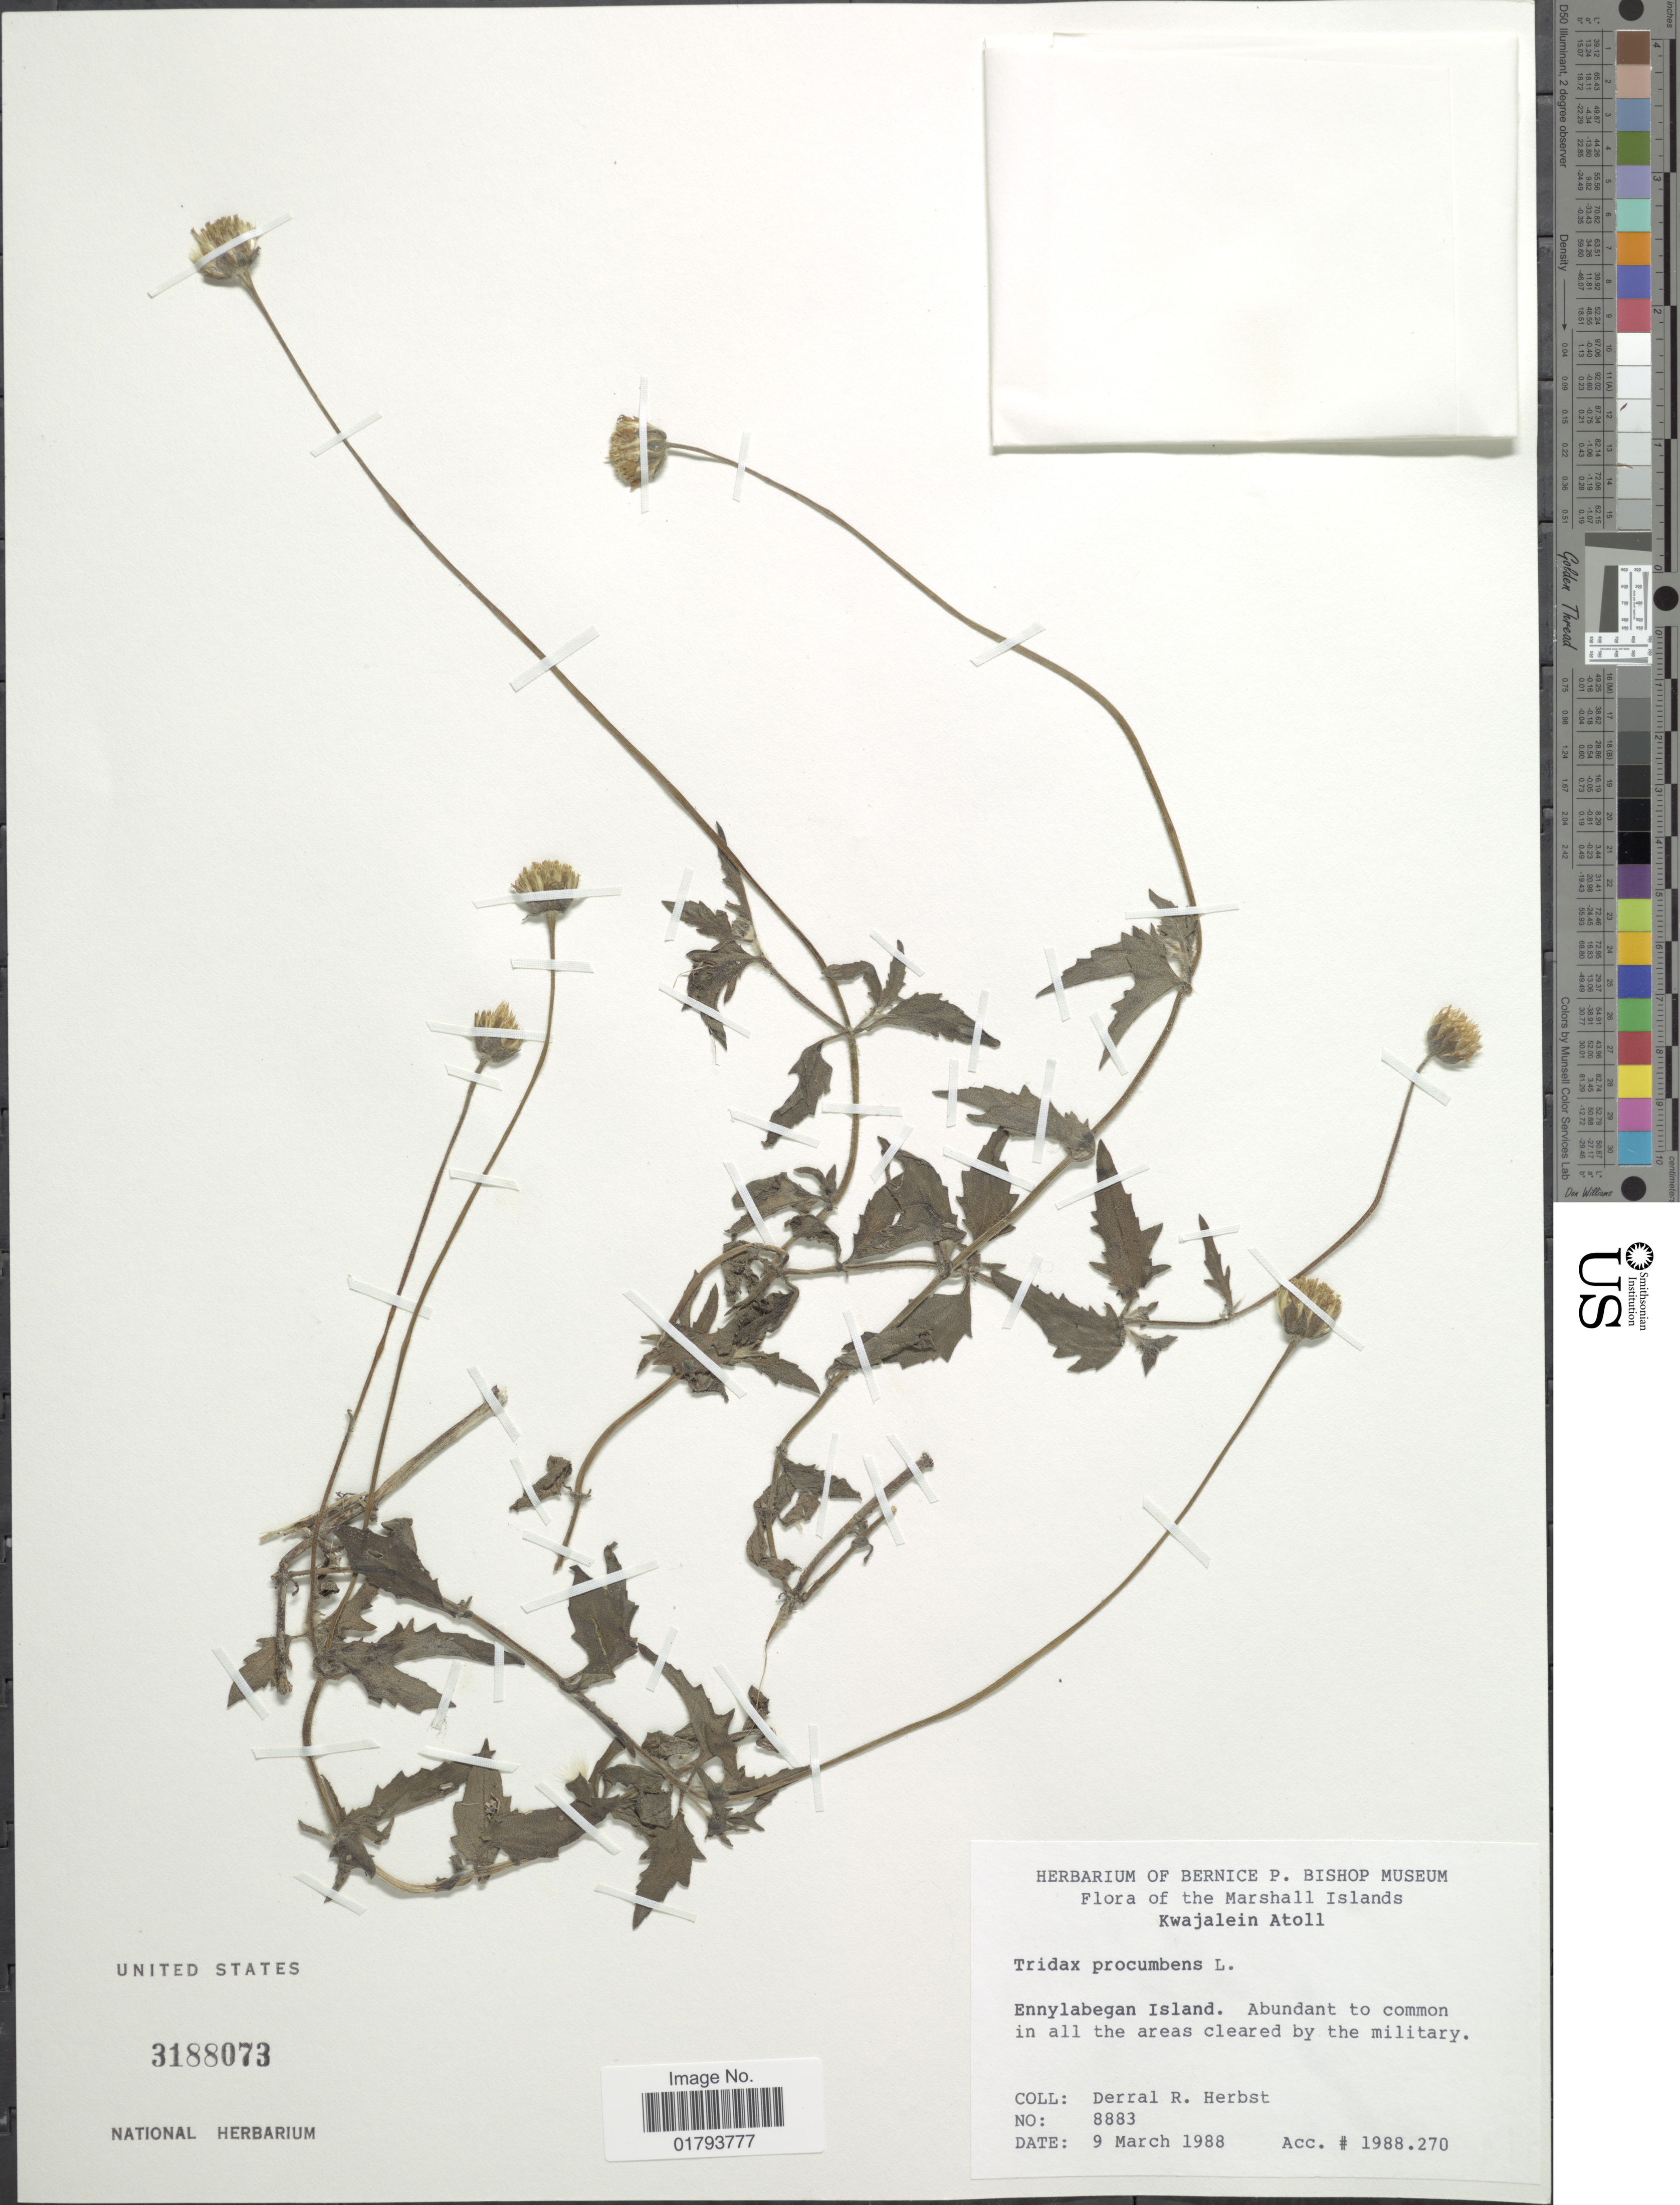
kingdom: Plantae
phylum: Tracheophyta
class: Magnoliopsida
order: Asterales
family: Asteraceae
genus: Tridax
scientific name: Tridax procumbens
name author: L.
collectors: D. R. Herbst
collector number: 8883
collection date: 1988-03-09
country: Marshall Islands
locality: Kwajalein Atoll, Ennylabegan Island. Abundant to common in all the areas cleared by the military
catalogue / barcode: US 3188073